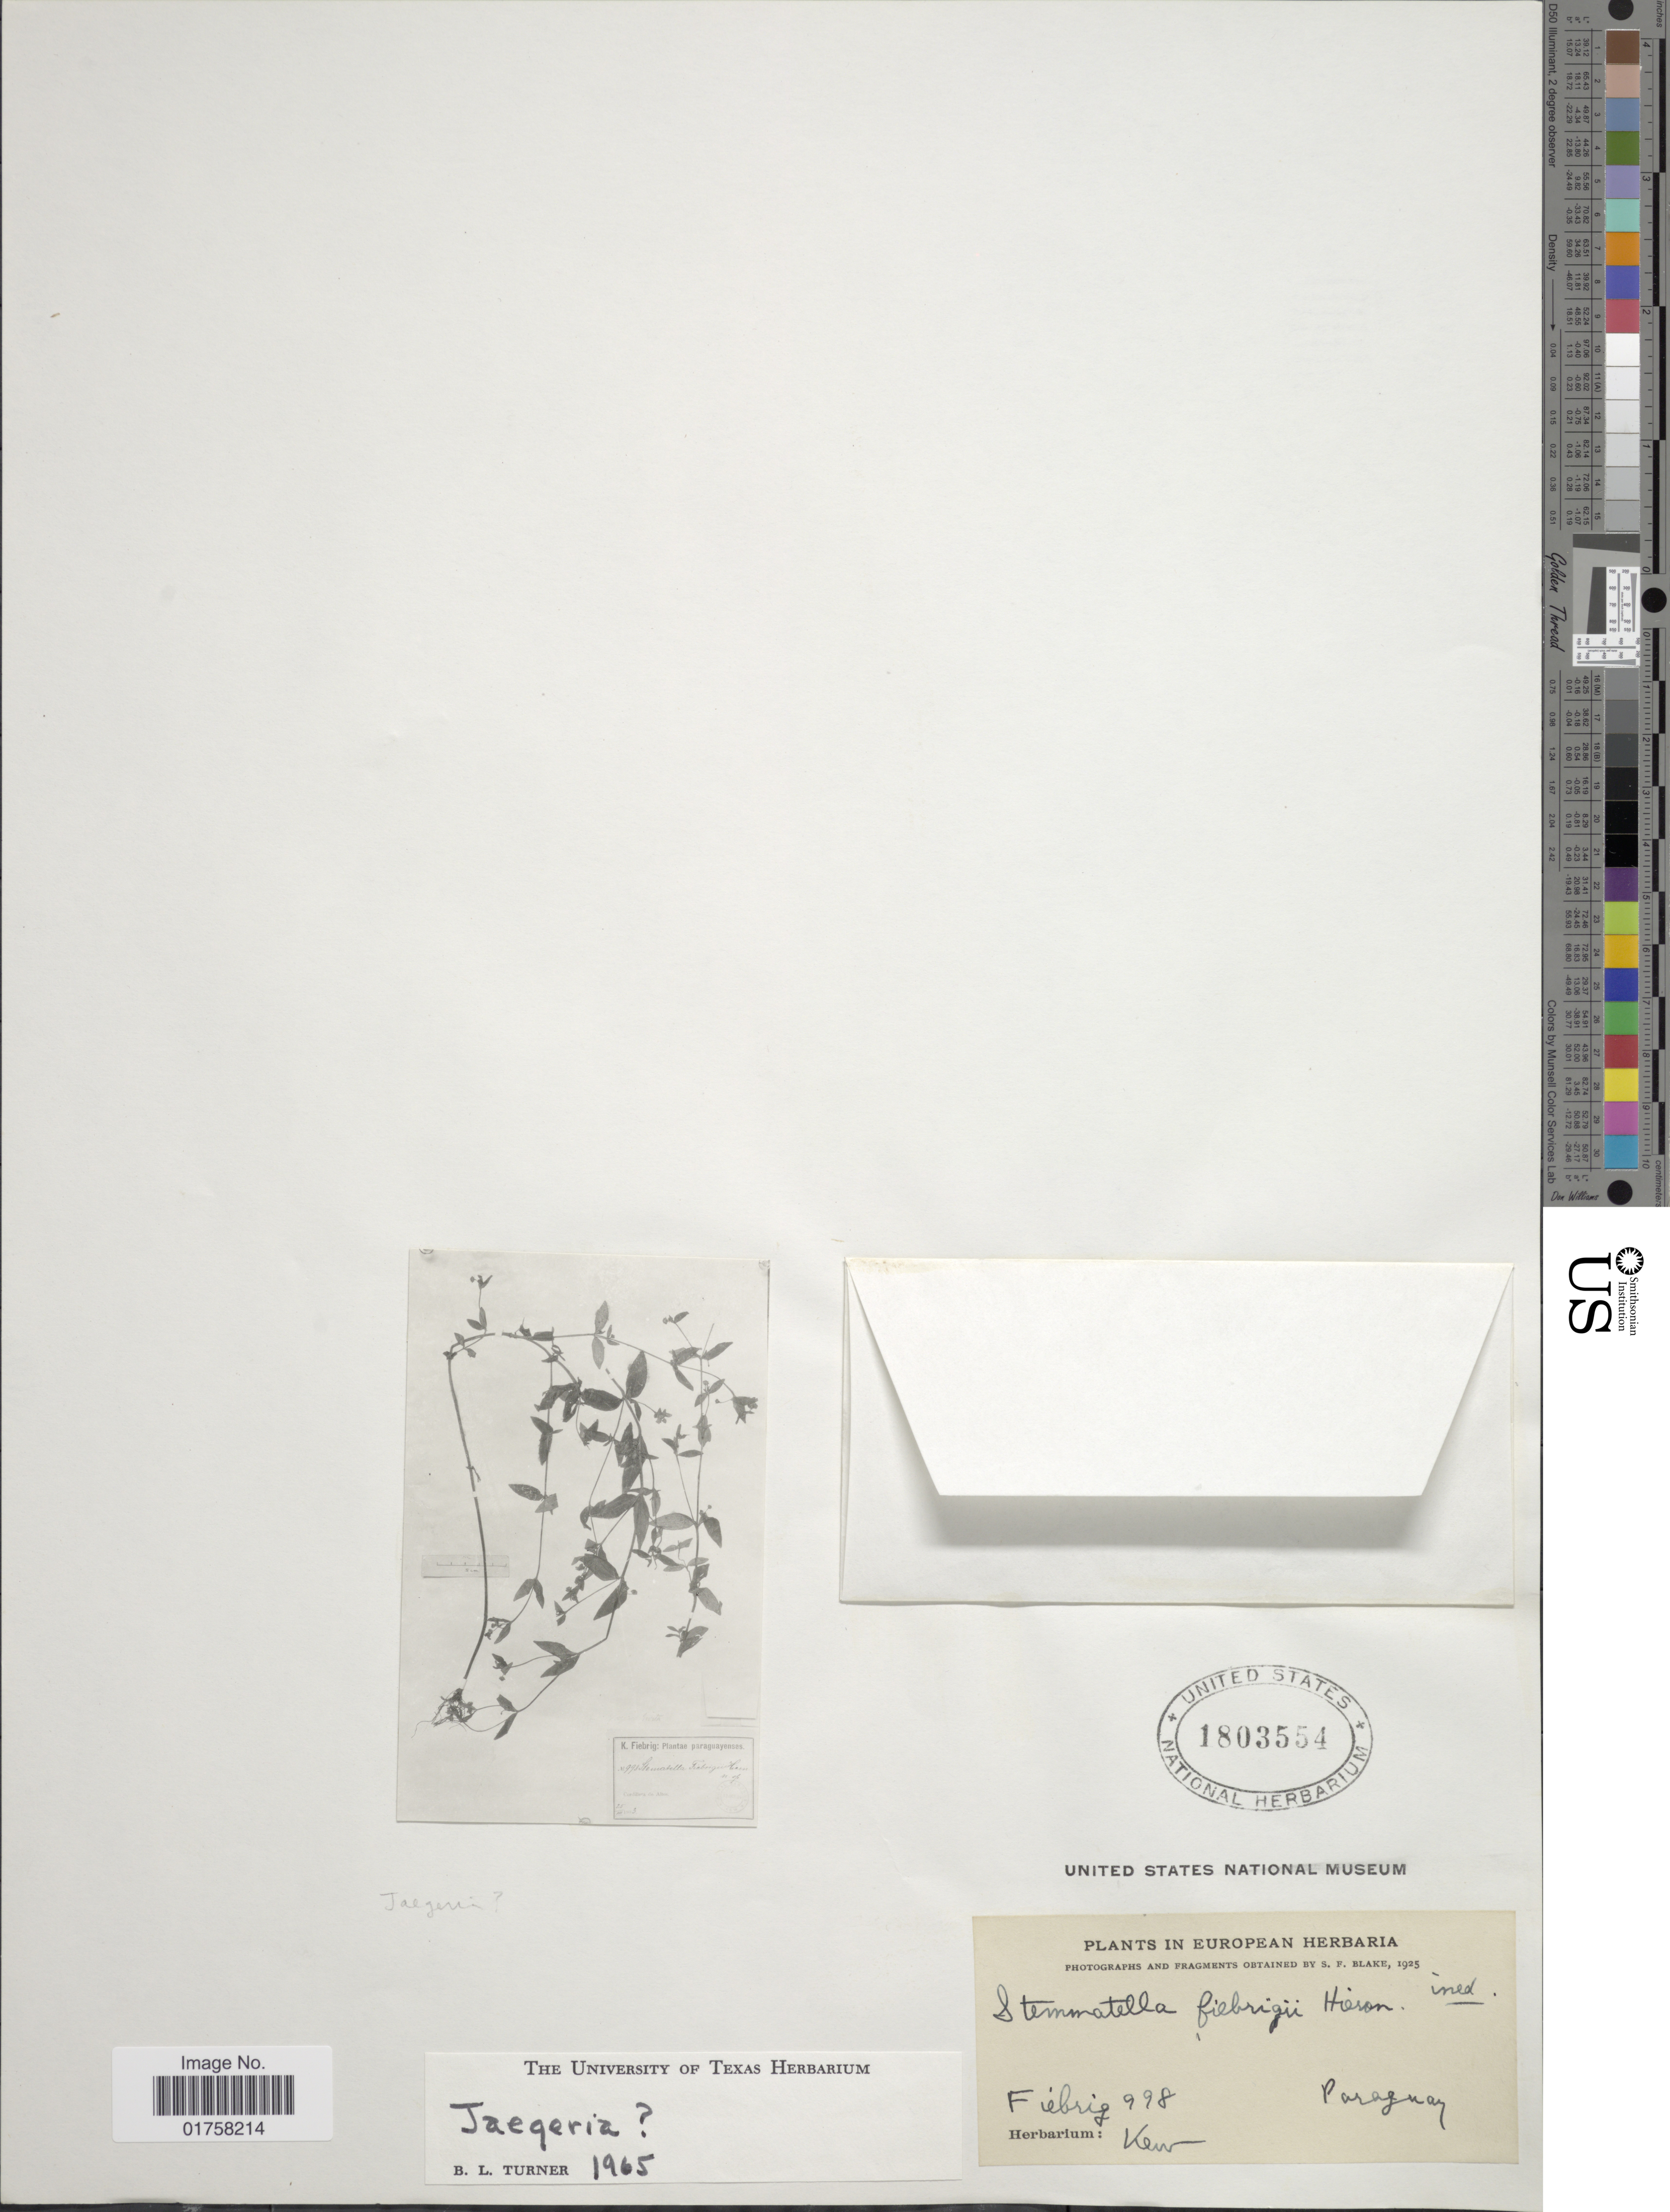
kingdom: Plantae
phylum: Tracheophyta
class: Magnoliopsida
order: Asterales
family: Asteraceae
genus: Jaegeria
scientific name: Jaegeria sp.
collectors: K. Fiebrig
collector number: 998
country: Paraguay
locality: In European Herbaria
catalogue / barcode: US 1803554